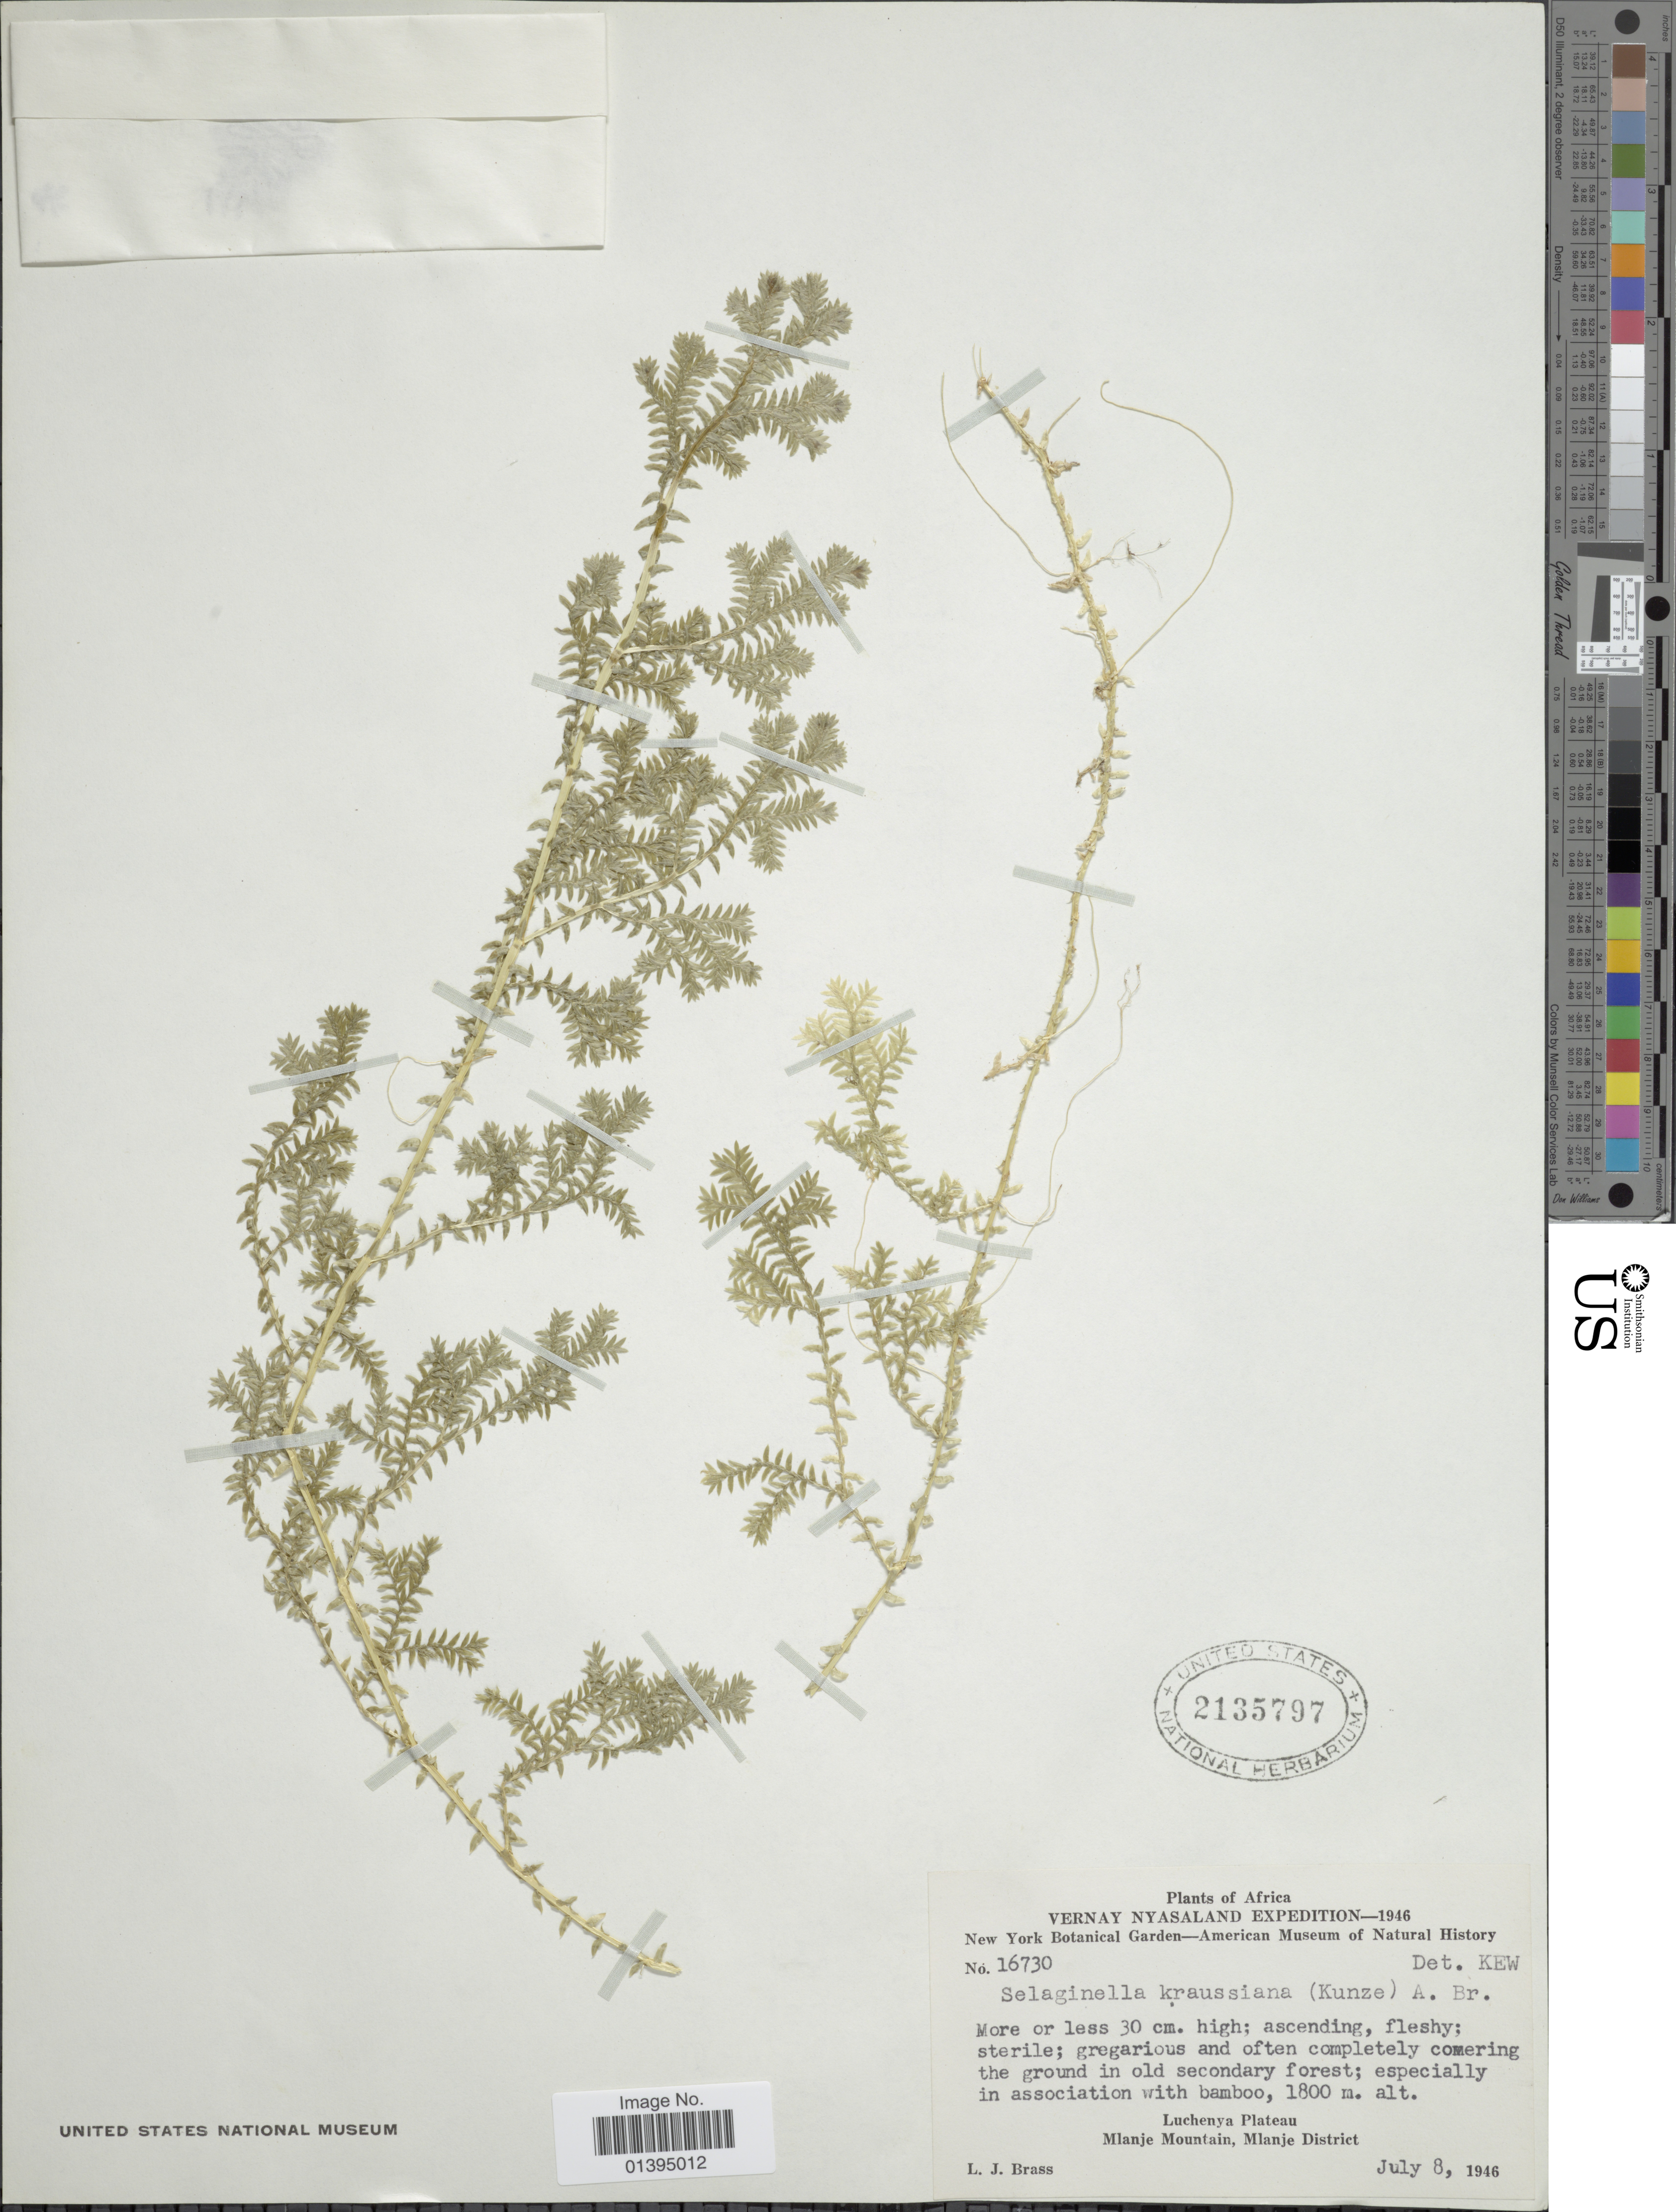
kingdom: Plantae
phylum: Tracheophyta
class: Lycopodiopsida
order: Selaginellales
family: Selaginellaceae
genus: Selaginella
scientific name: Selaginella kraussiana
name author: (Kunze) A. Braun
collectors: L. J. Brass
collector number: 16730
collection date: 1946-07-08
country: Malawi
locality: Luchenya Plateau, Mlanje mountain, Mlanje District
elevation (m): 1800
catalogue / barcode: US 2135797